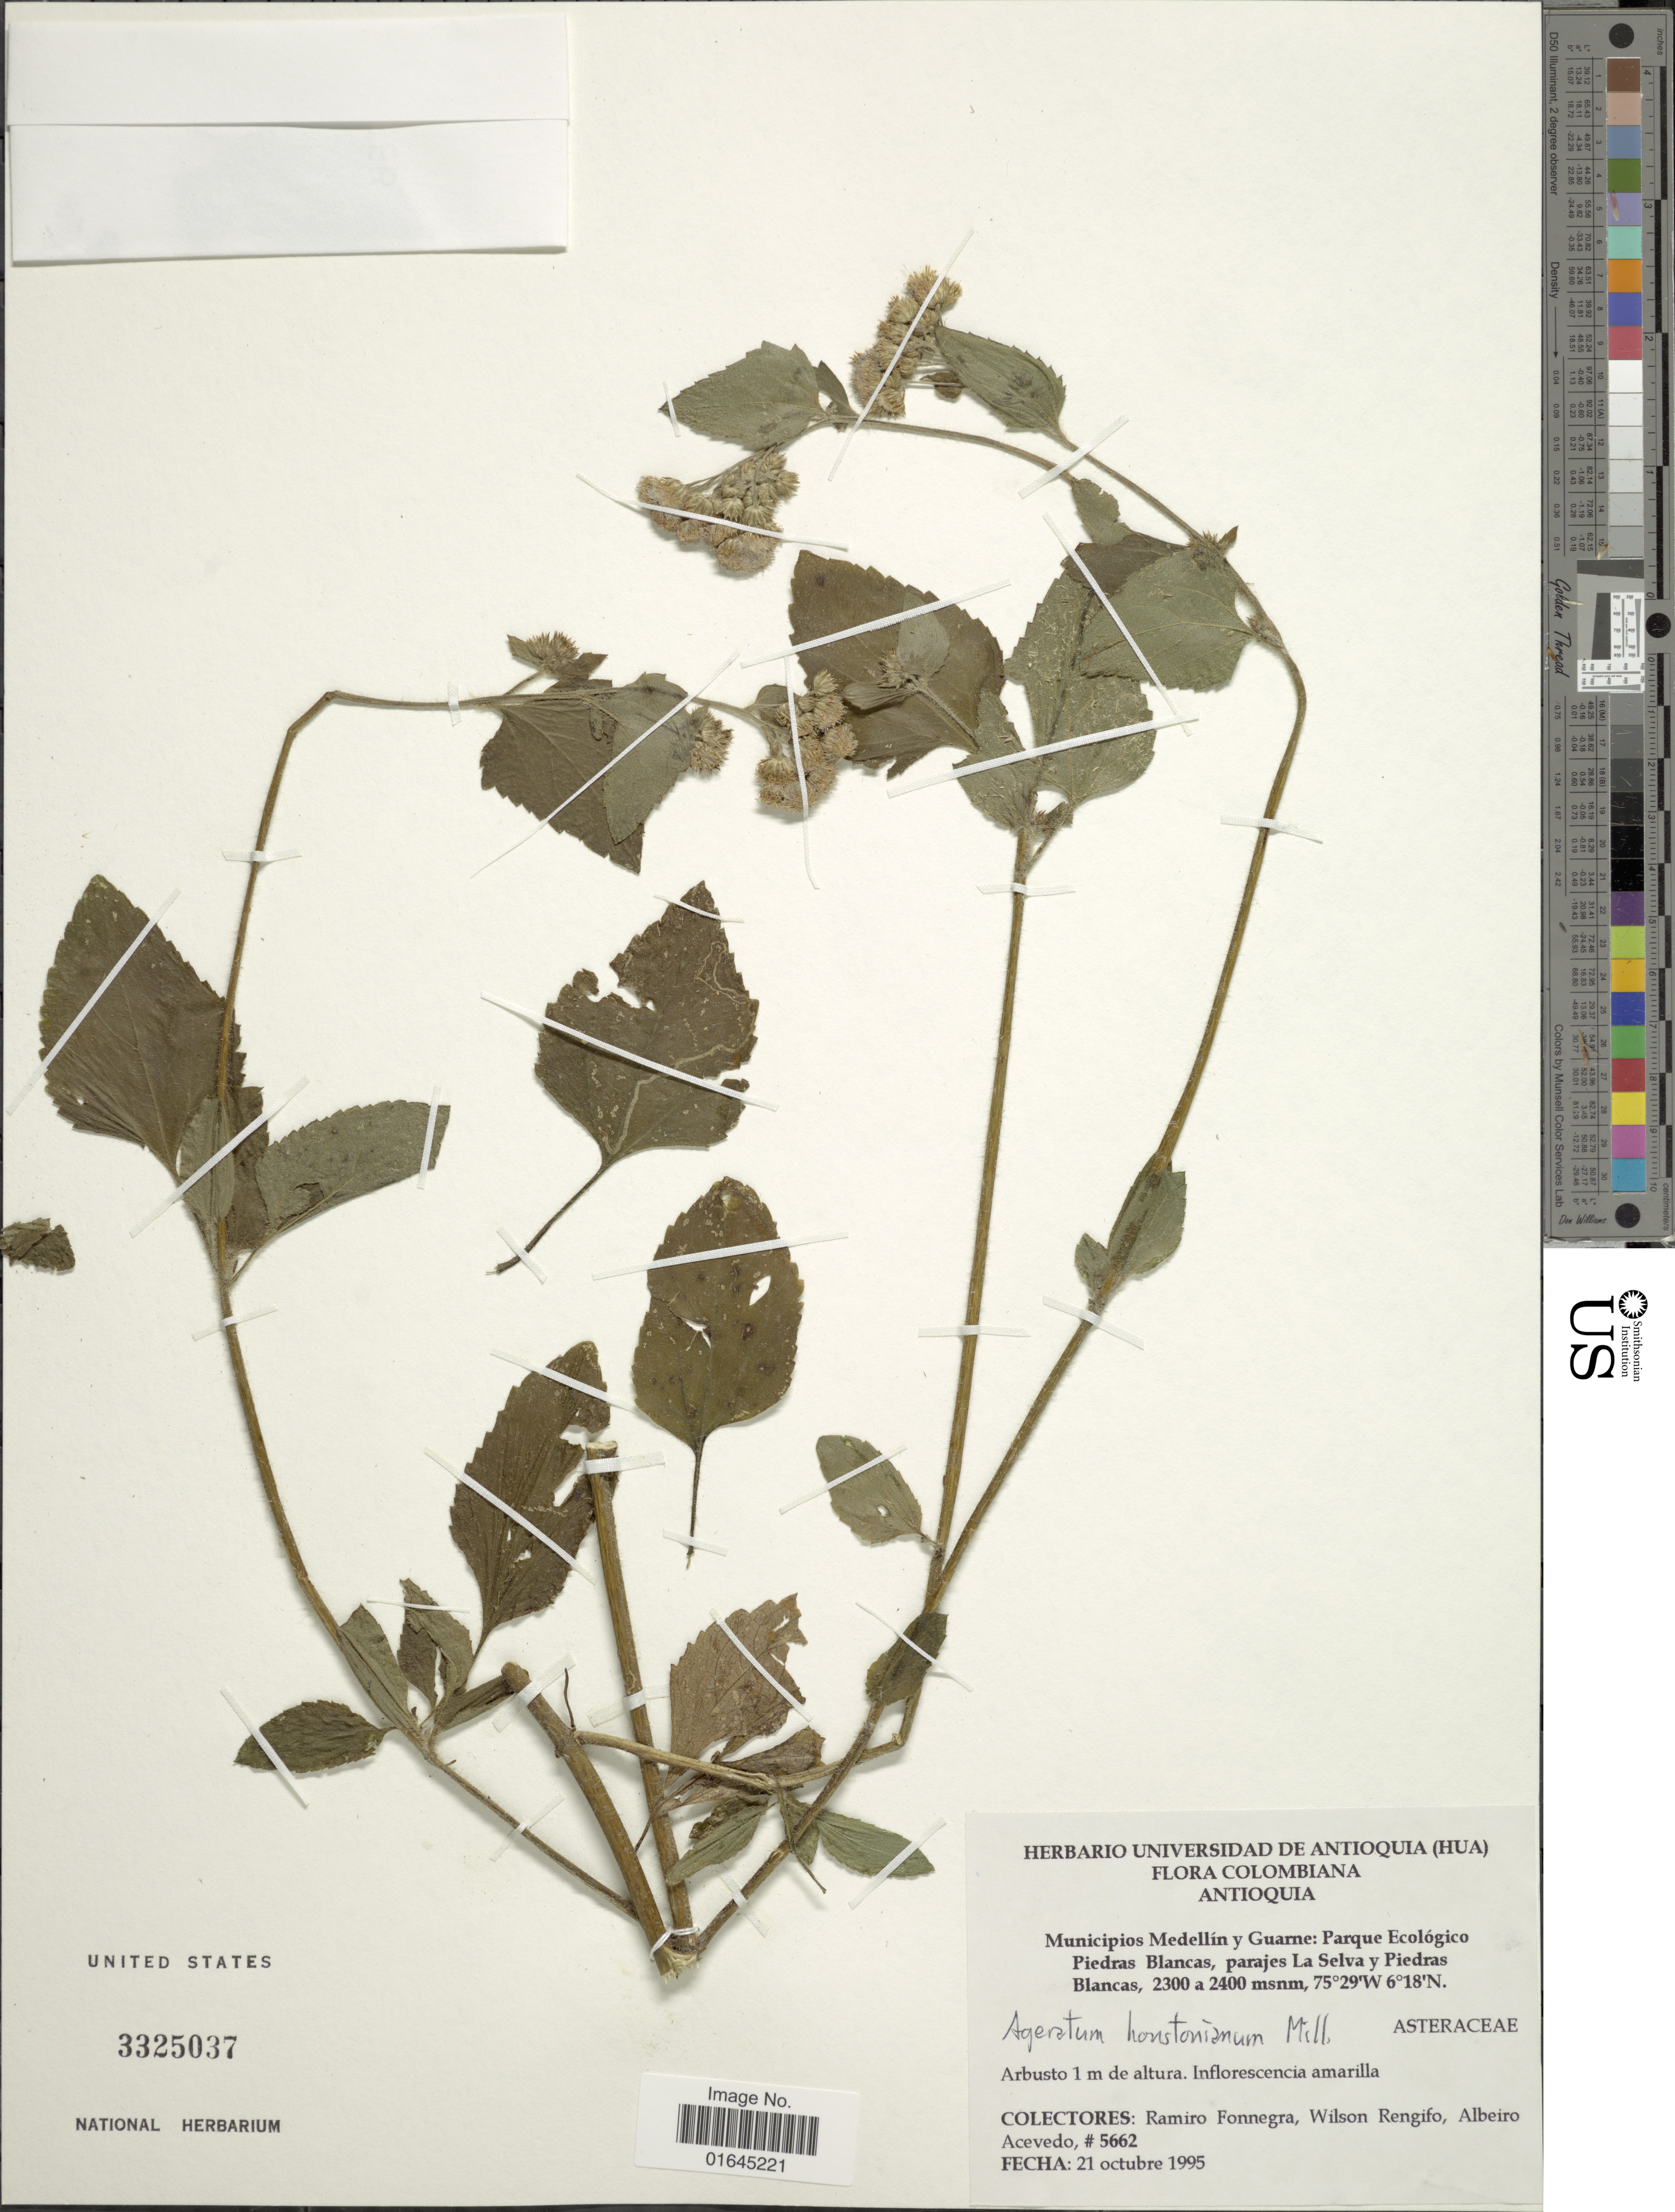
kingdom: Plantae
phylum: Tracheophyta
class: Magnoliopsida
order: Asterales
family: Asteraceae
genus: Ageratum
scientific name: Ageratum houstonianum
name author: Mill.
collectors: R. Fonnegra G., W. Rengifo & A. Acevedo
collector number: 5662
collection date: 1955-10-21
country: Colombia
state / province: Antioquia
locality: Municipios Medellín y Guarne: Parque Ecolóhico Piedras Blancas, parajes La Selva y Piedras Blancas.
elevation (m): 2300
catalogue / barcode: US 3325037